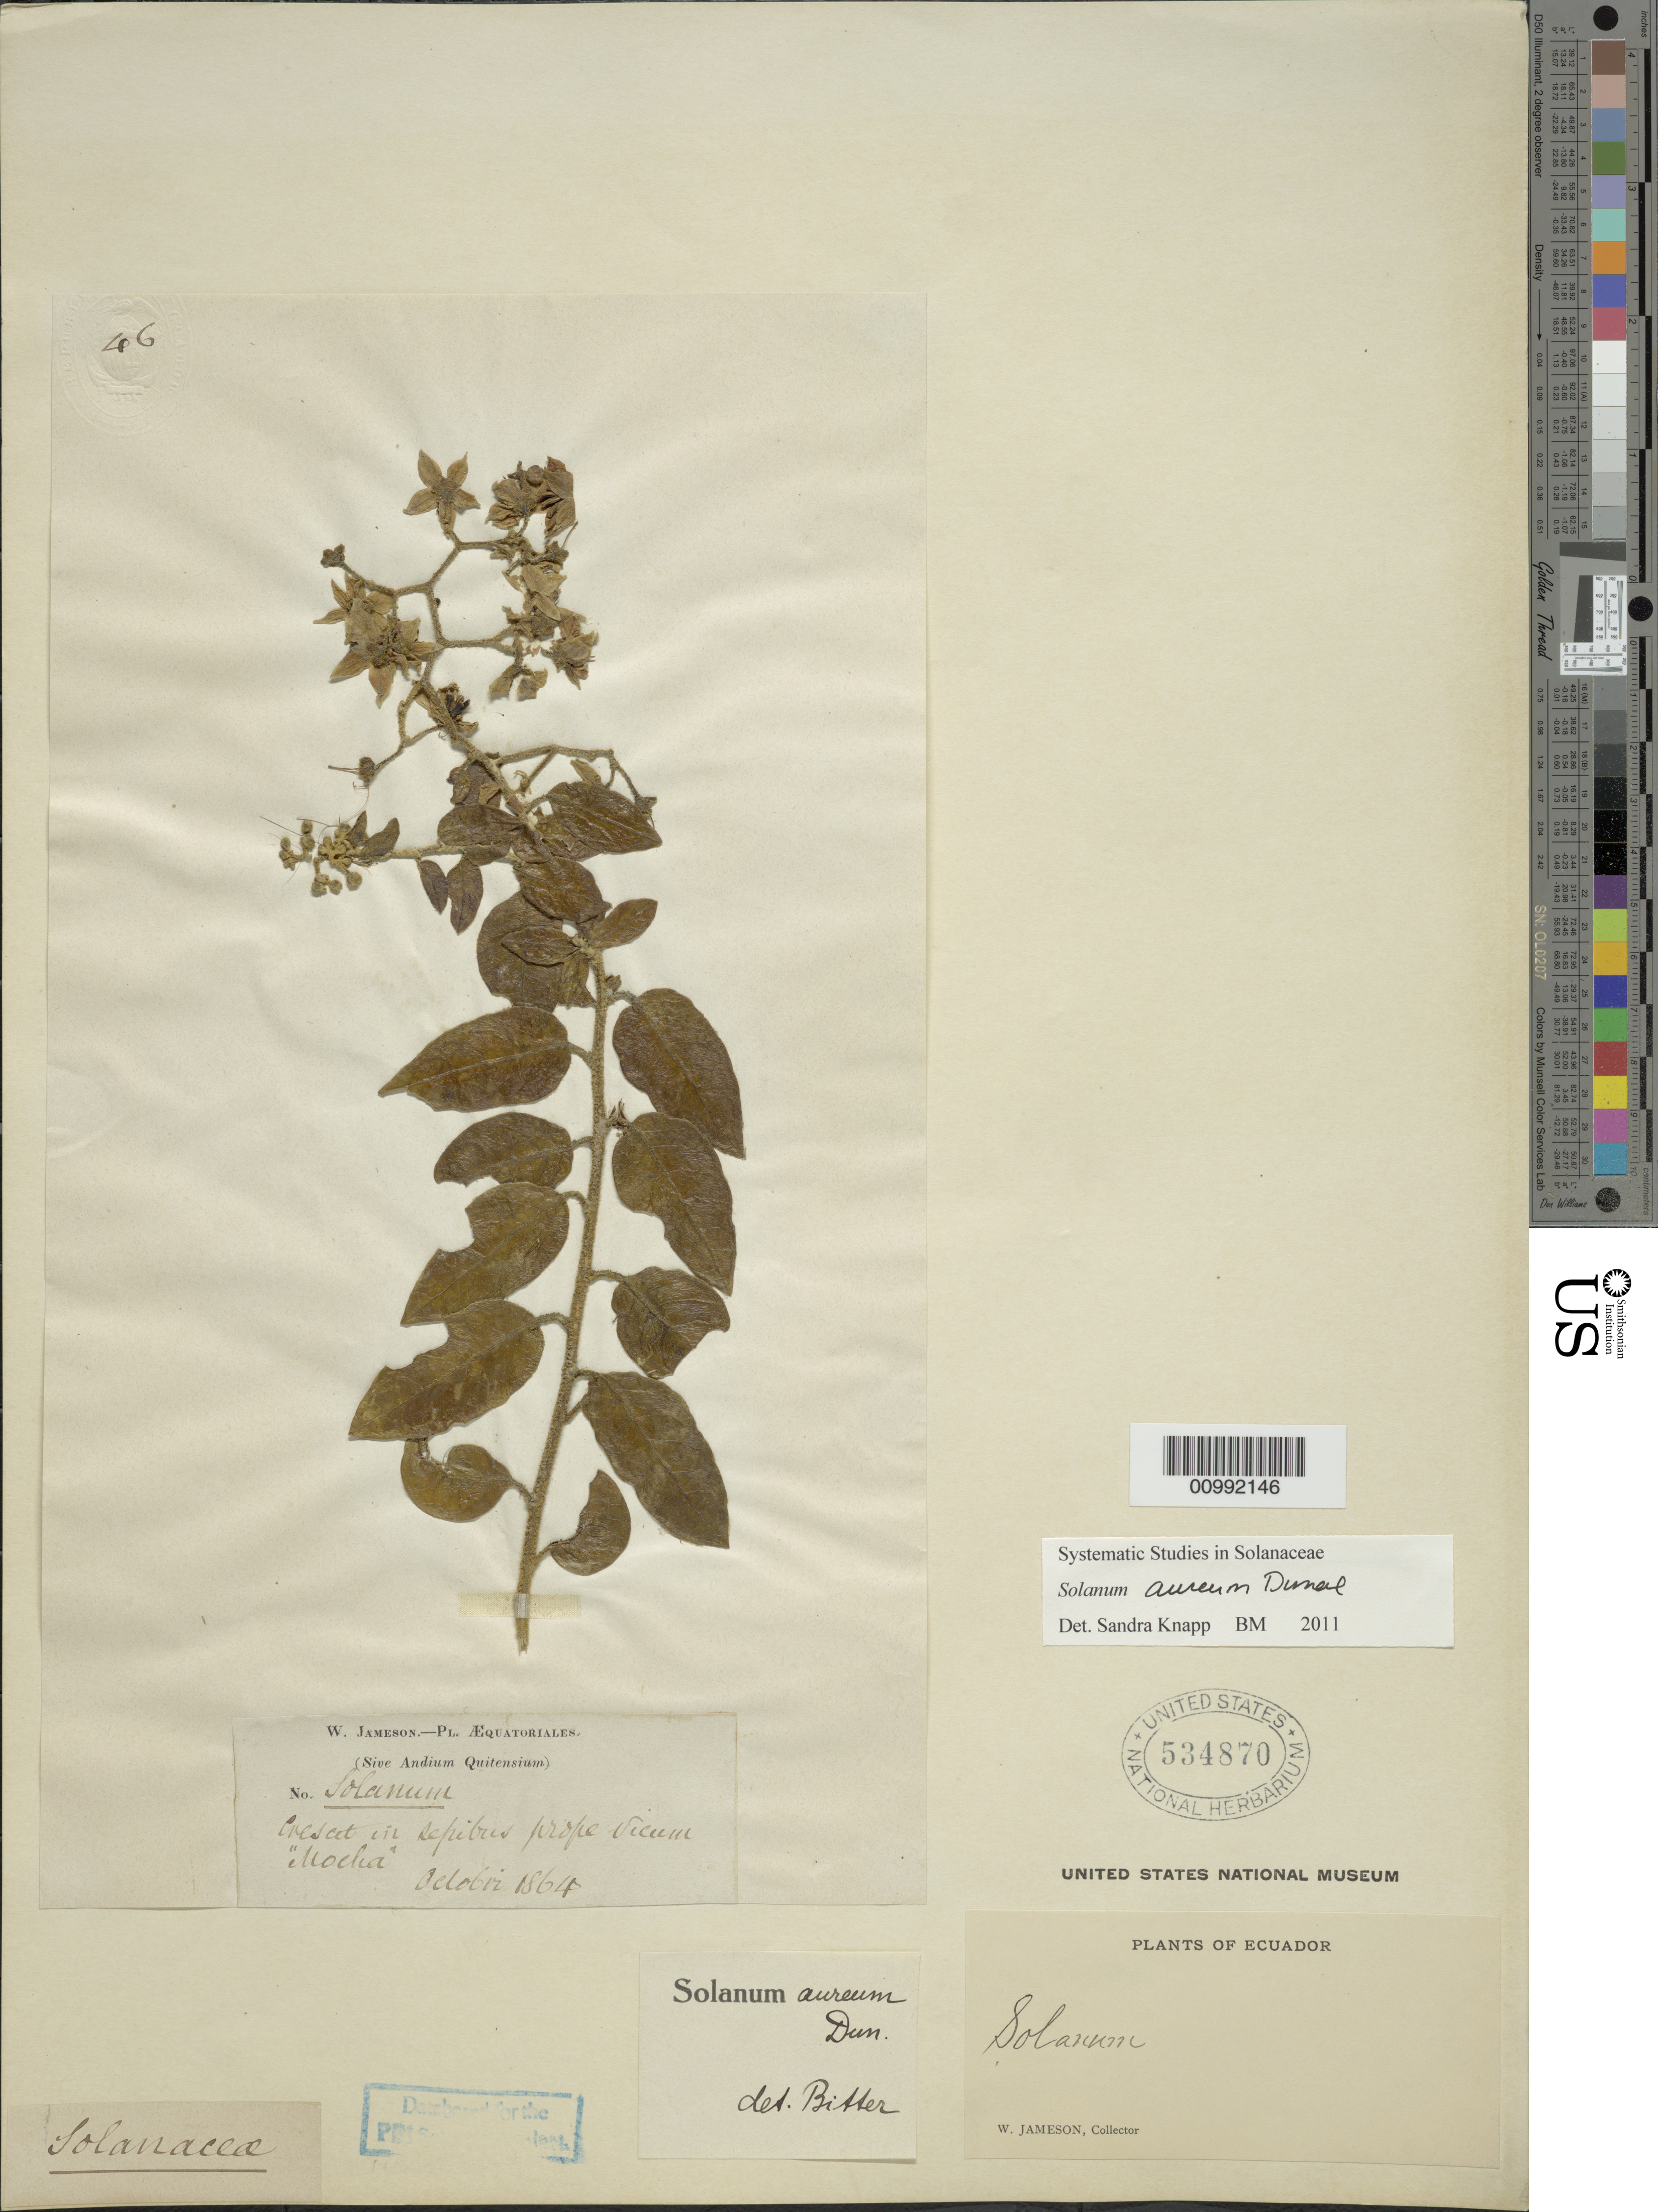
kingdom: Plantae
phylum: Tracheophyta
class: Magnoliopsida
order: Solanales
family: Solanaceae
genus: Solanum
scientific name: Solanum aureum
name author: Dunal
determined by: Knapp, S. D.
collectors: W. Jameson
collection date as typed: Oct 1864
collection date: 1864-10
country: Ecuador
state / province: Tungurahua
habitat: in sepibus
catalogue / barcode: US 534870